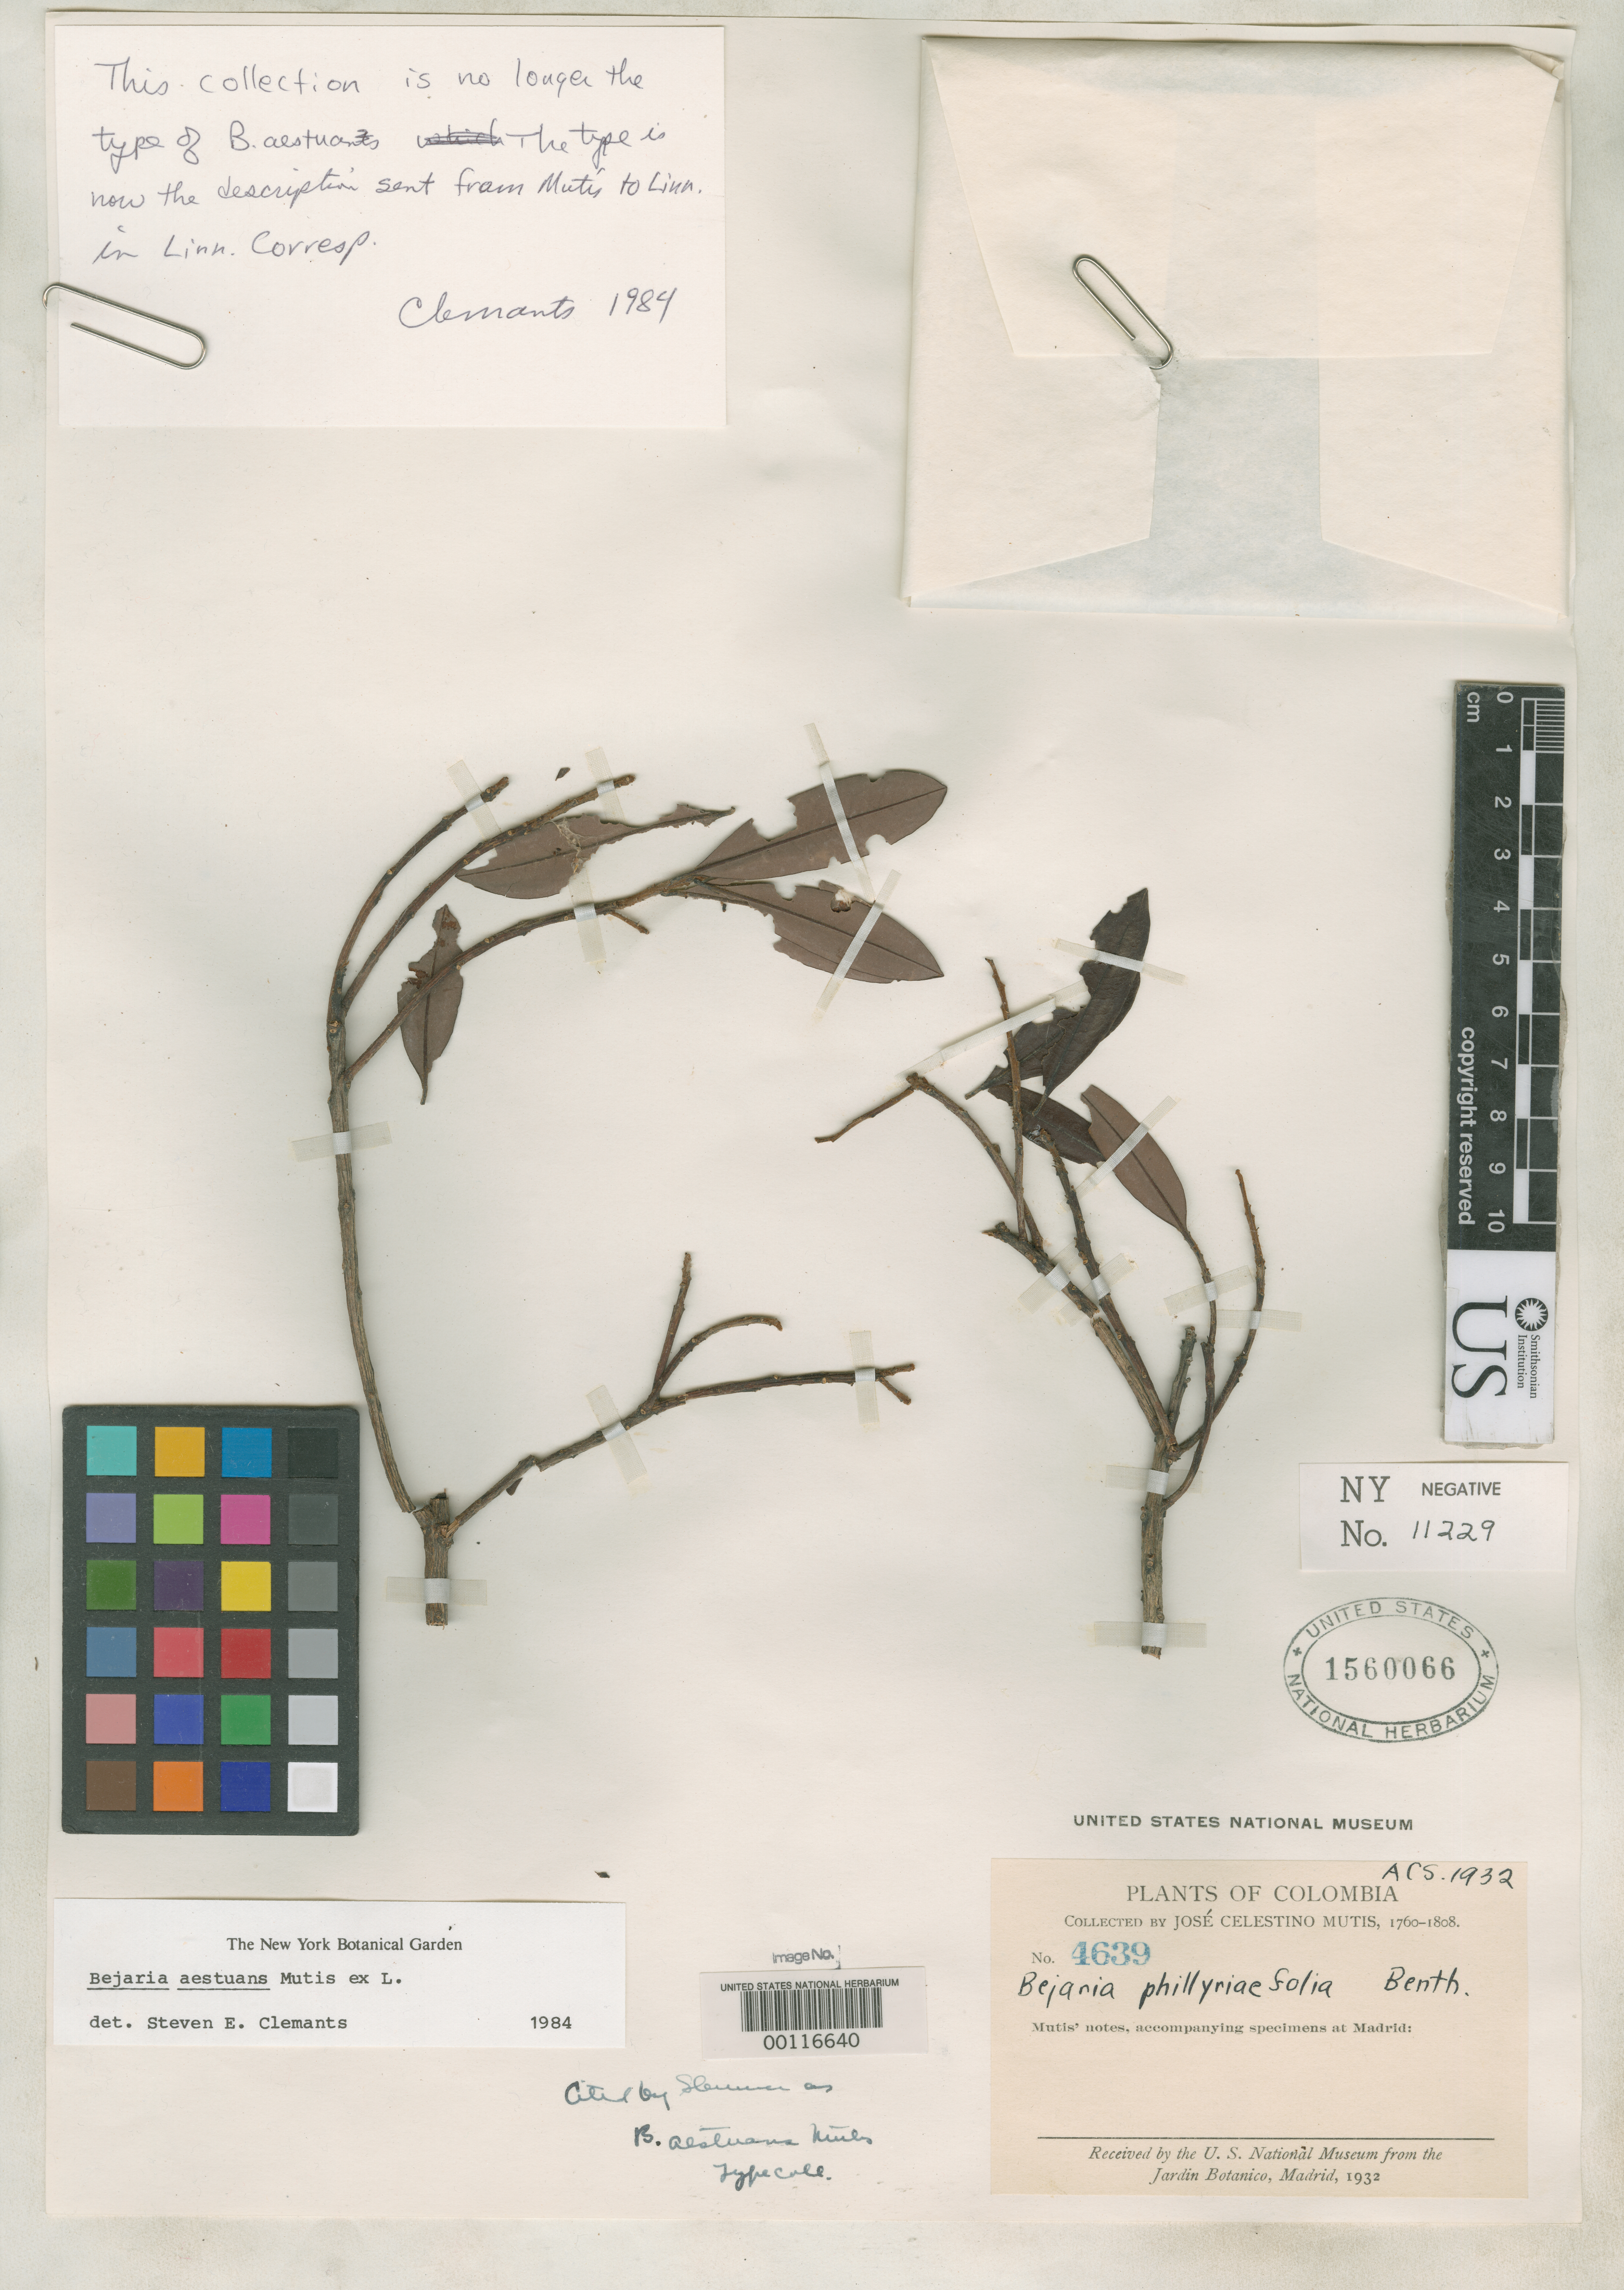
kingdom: Plantae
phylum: Tracheophyta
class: Magnoliopsida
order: Ericales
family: Ericaceae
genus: Befaria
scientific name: Befaria aestuans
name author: Mutis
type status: Type Collection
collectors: J. C. B. Mutis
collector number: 4639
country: Mexico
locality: E of Monserrat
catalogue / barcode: US 1560066